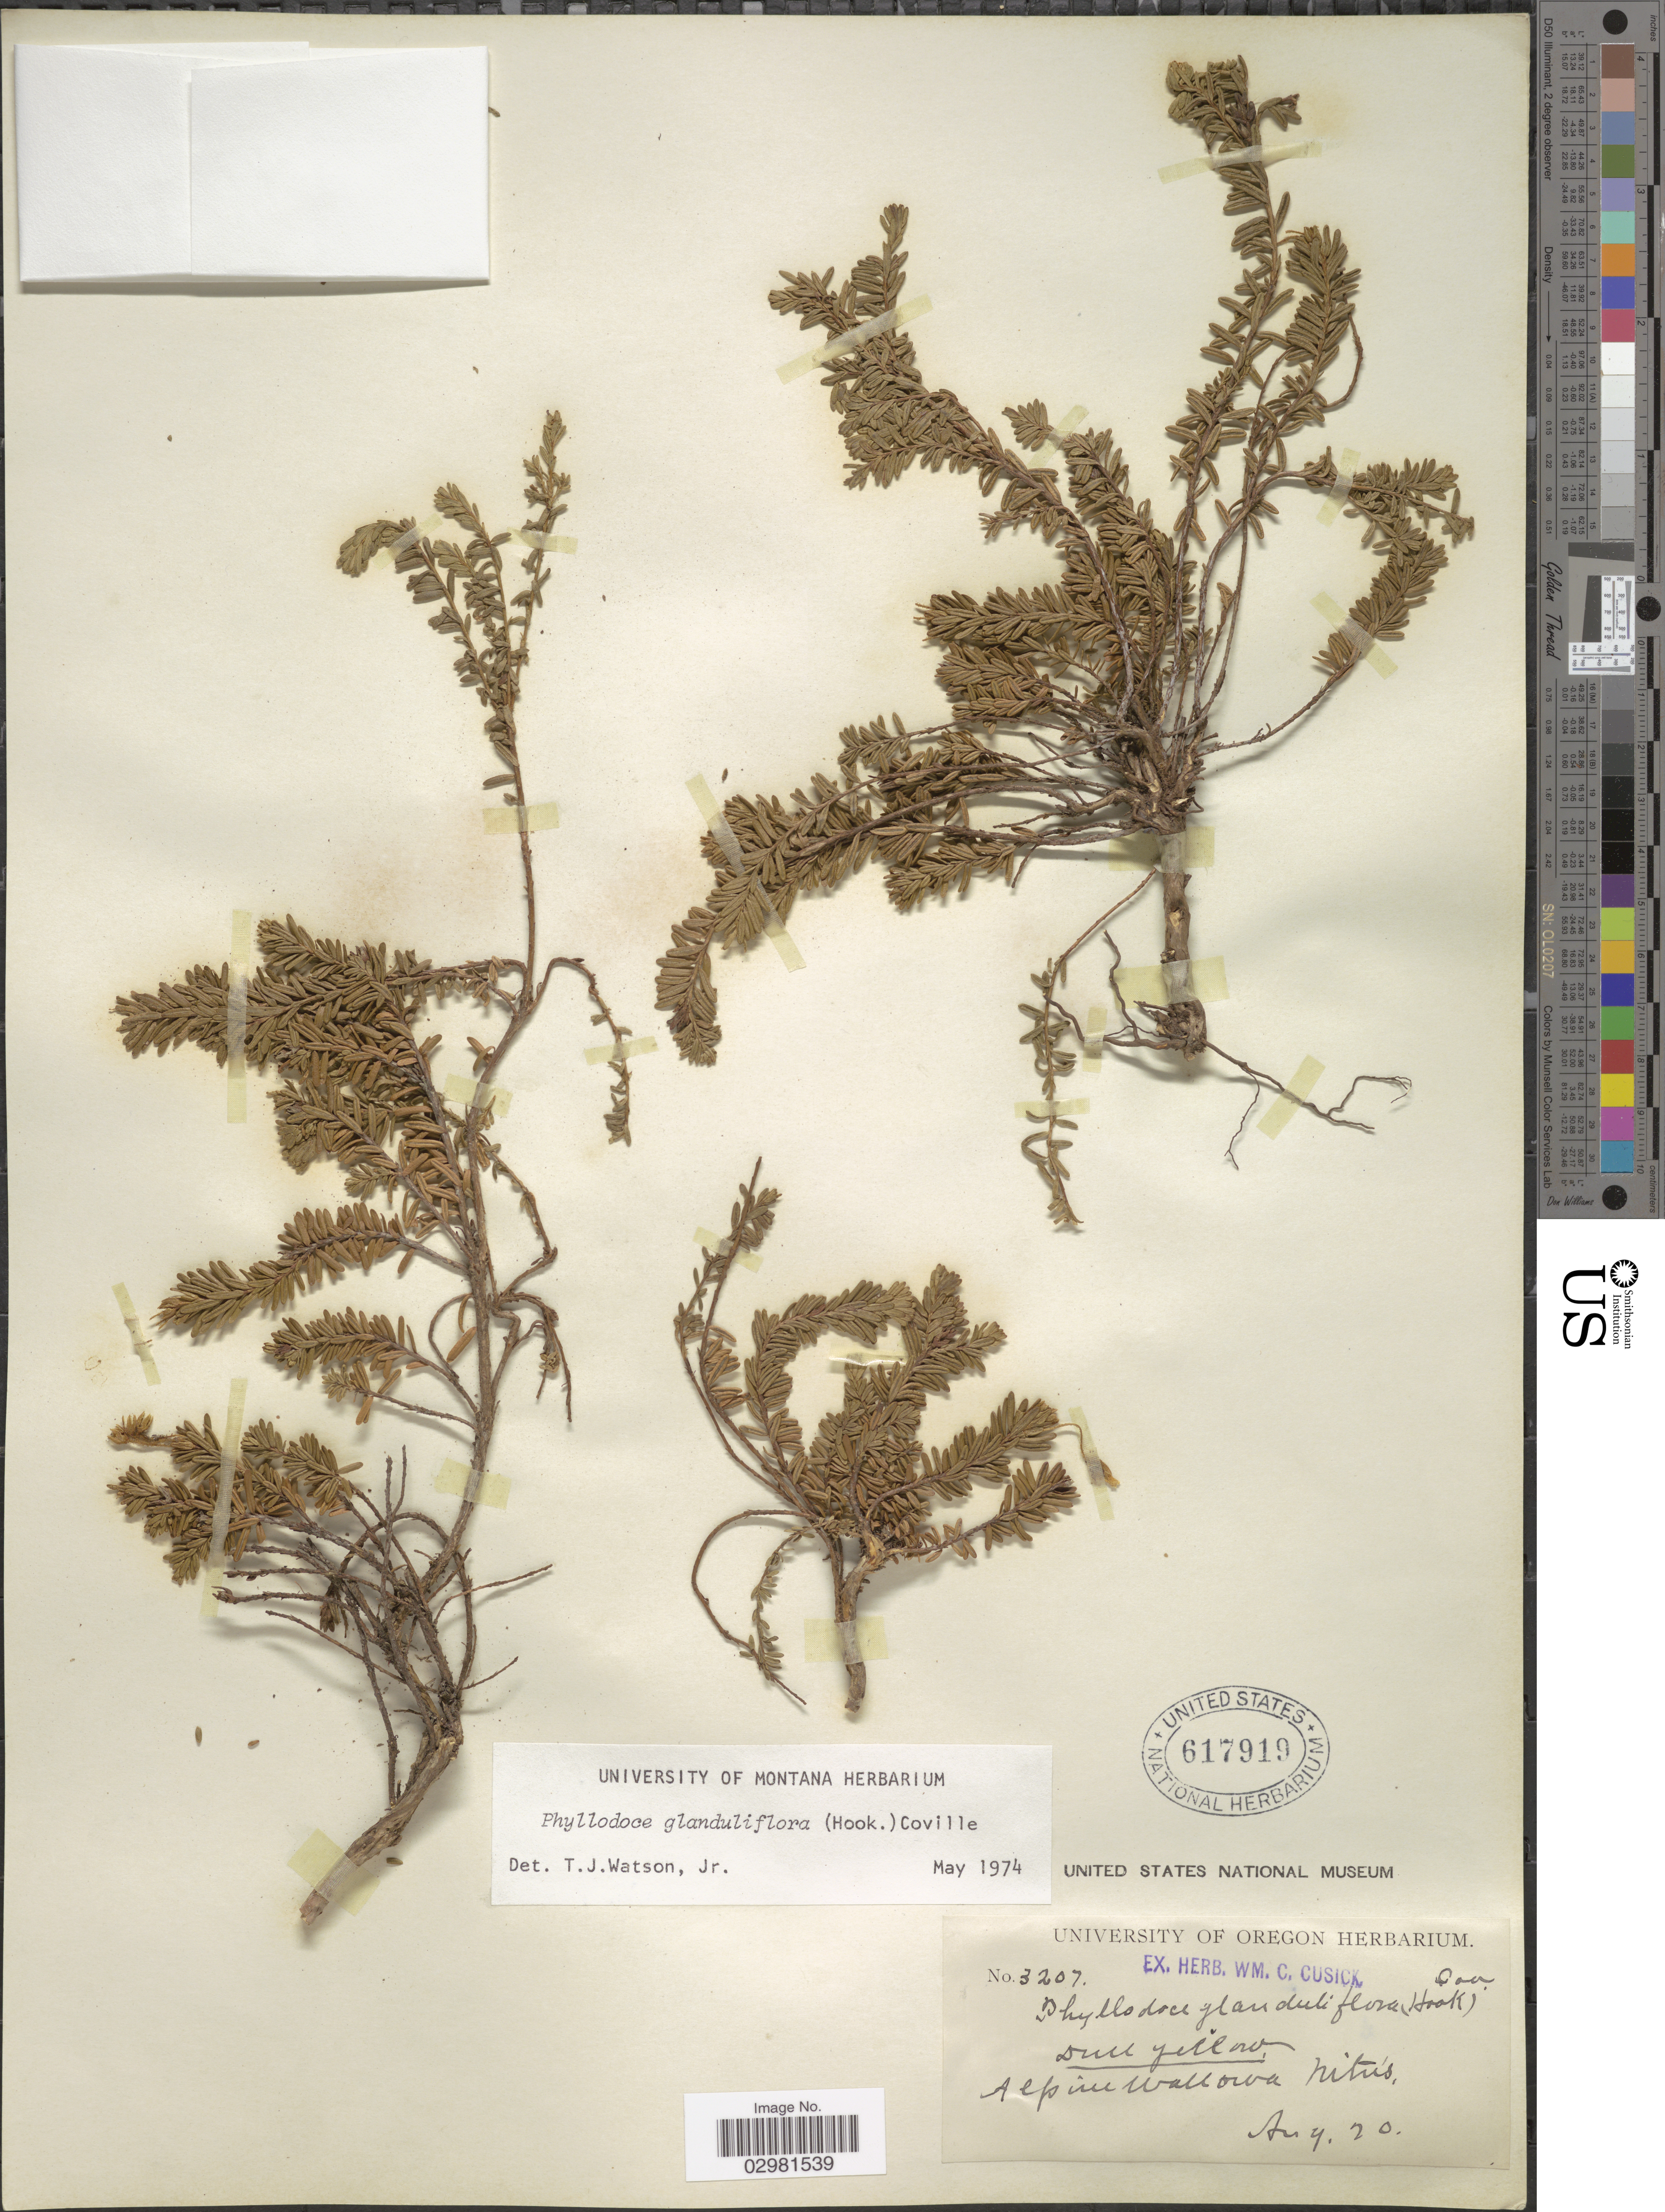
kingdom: Plantae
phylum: Tracheophyta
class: Magnoliopsida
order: Ericales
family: Ericaceae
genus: Phyllodoce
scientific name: Phyllodoce glanduliflora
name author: (Hook.) Coville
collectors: ex herb. Wm. C. Cusick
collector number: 3207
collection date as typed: Transcribed d/m/y: /8/20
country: United States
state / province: Oregon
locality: Alpine Wallowa Mtns.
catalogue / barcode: US 617919